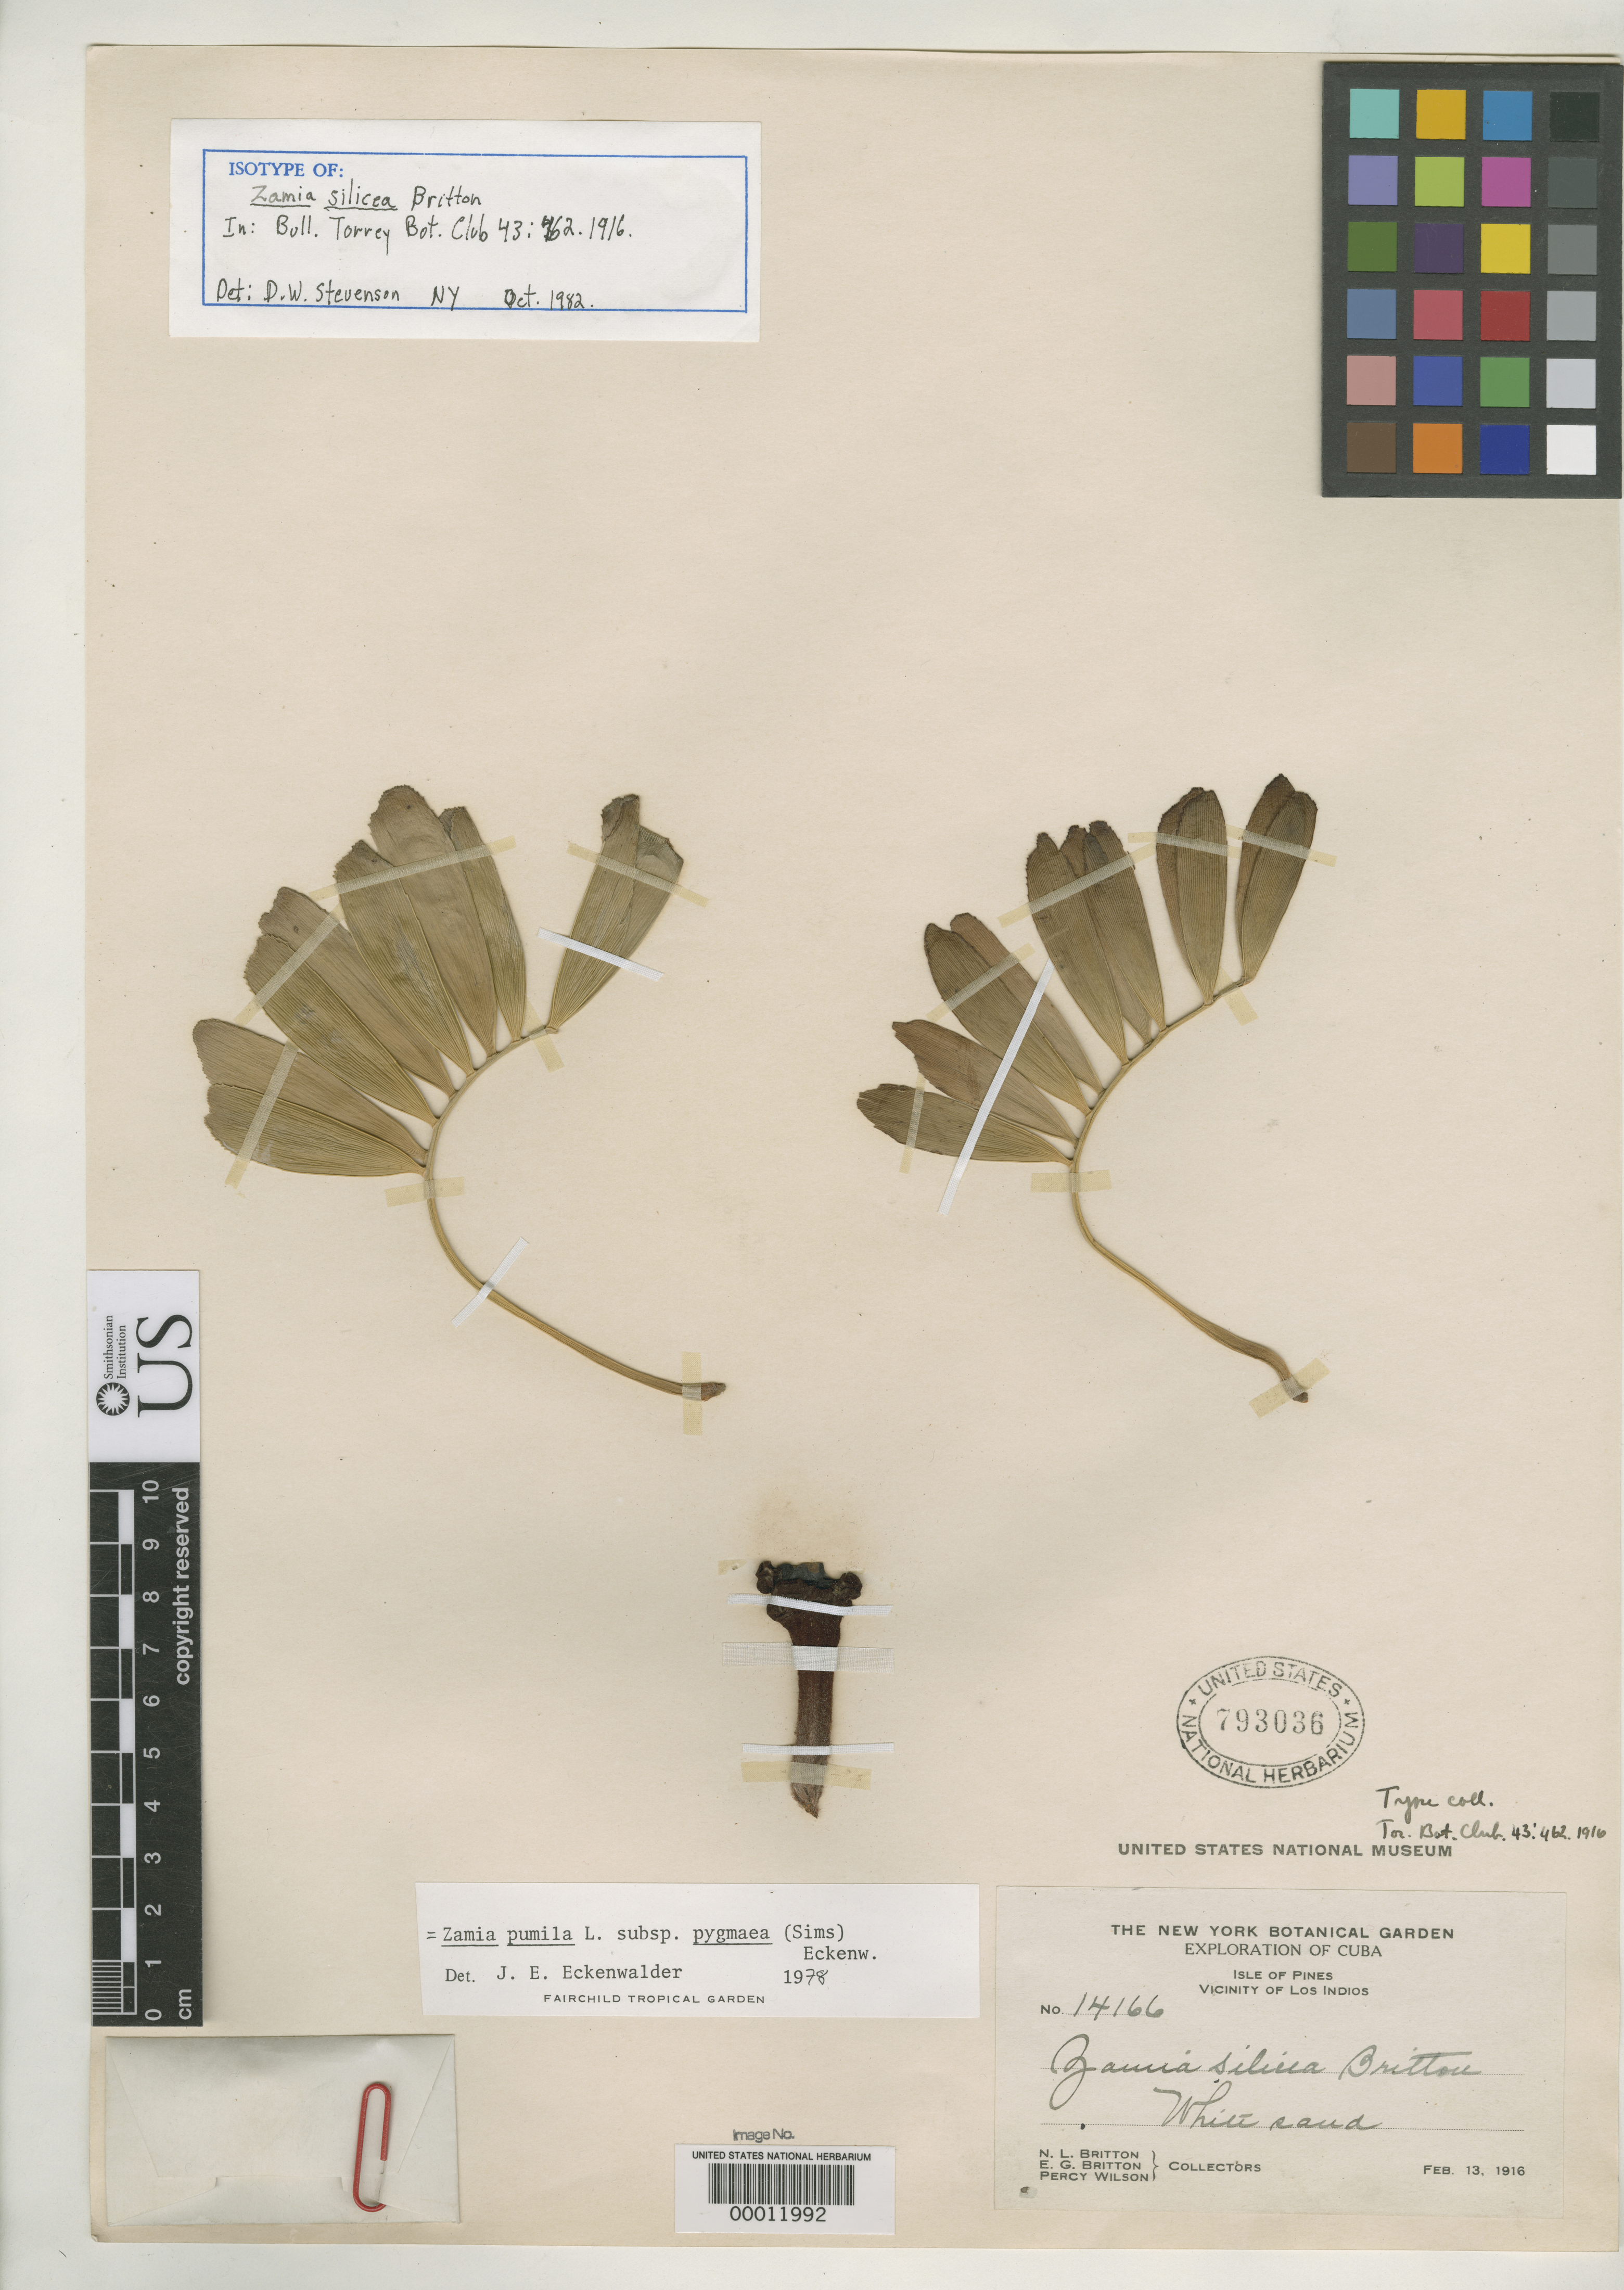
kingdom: Plantae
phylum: Tracheophyta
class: Cycadopsida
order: Cycadales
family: Zamiaceae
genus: Zamia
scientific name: Zamia silicea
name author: Britton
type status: Isotype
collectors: N. Britton & P. Wilson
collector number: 14166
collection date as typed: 13 Feb 1916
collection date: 1916-02-13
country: Cuba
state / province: Isla de La Juventud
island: Isla de La Juventud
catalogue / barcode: US 793036